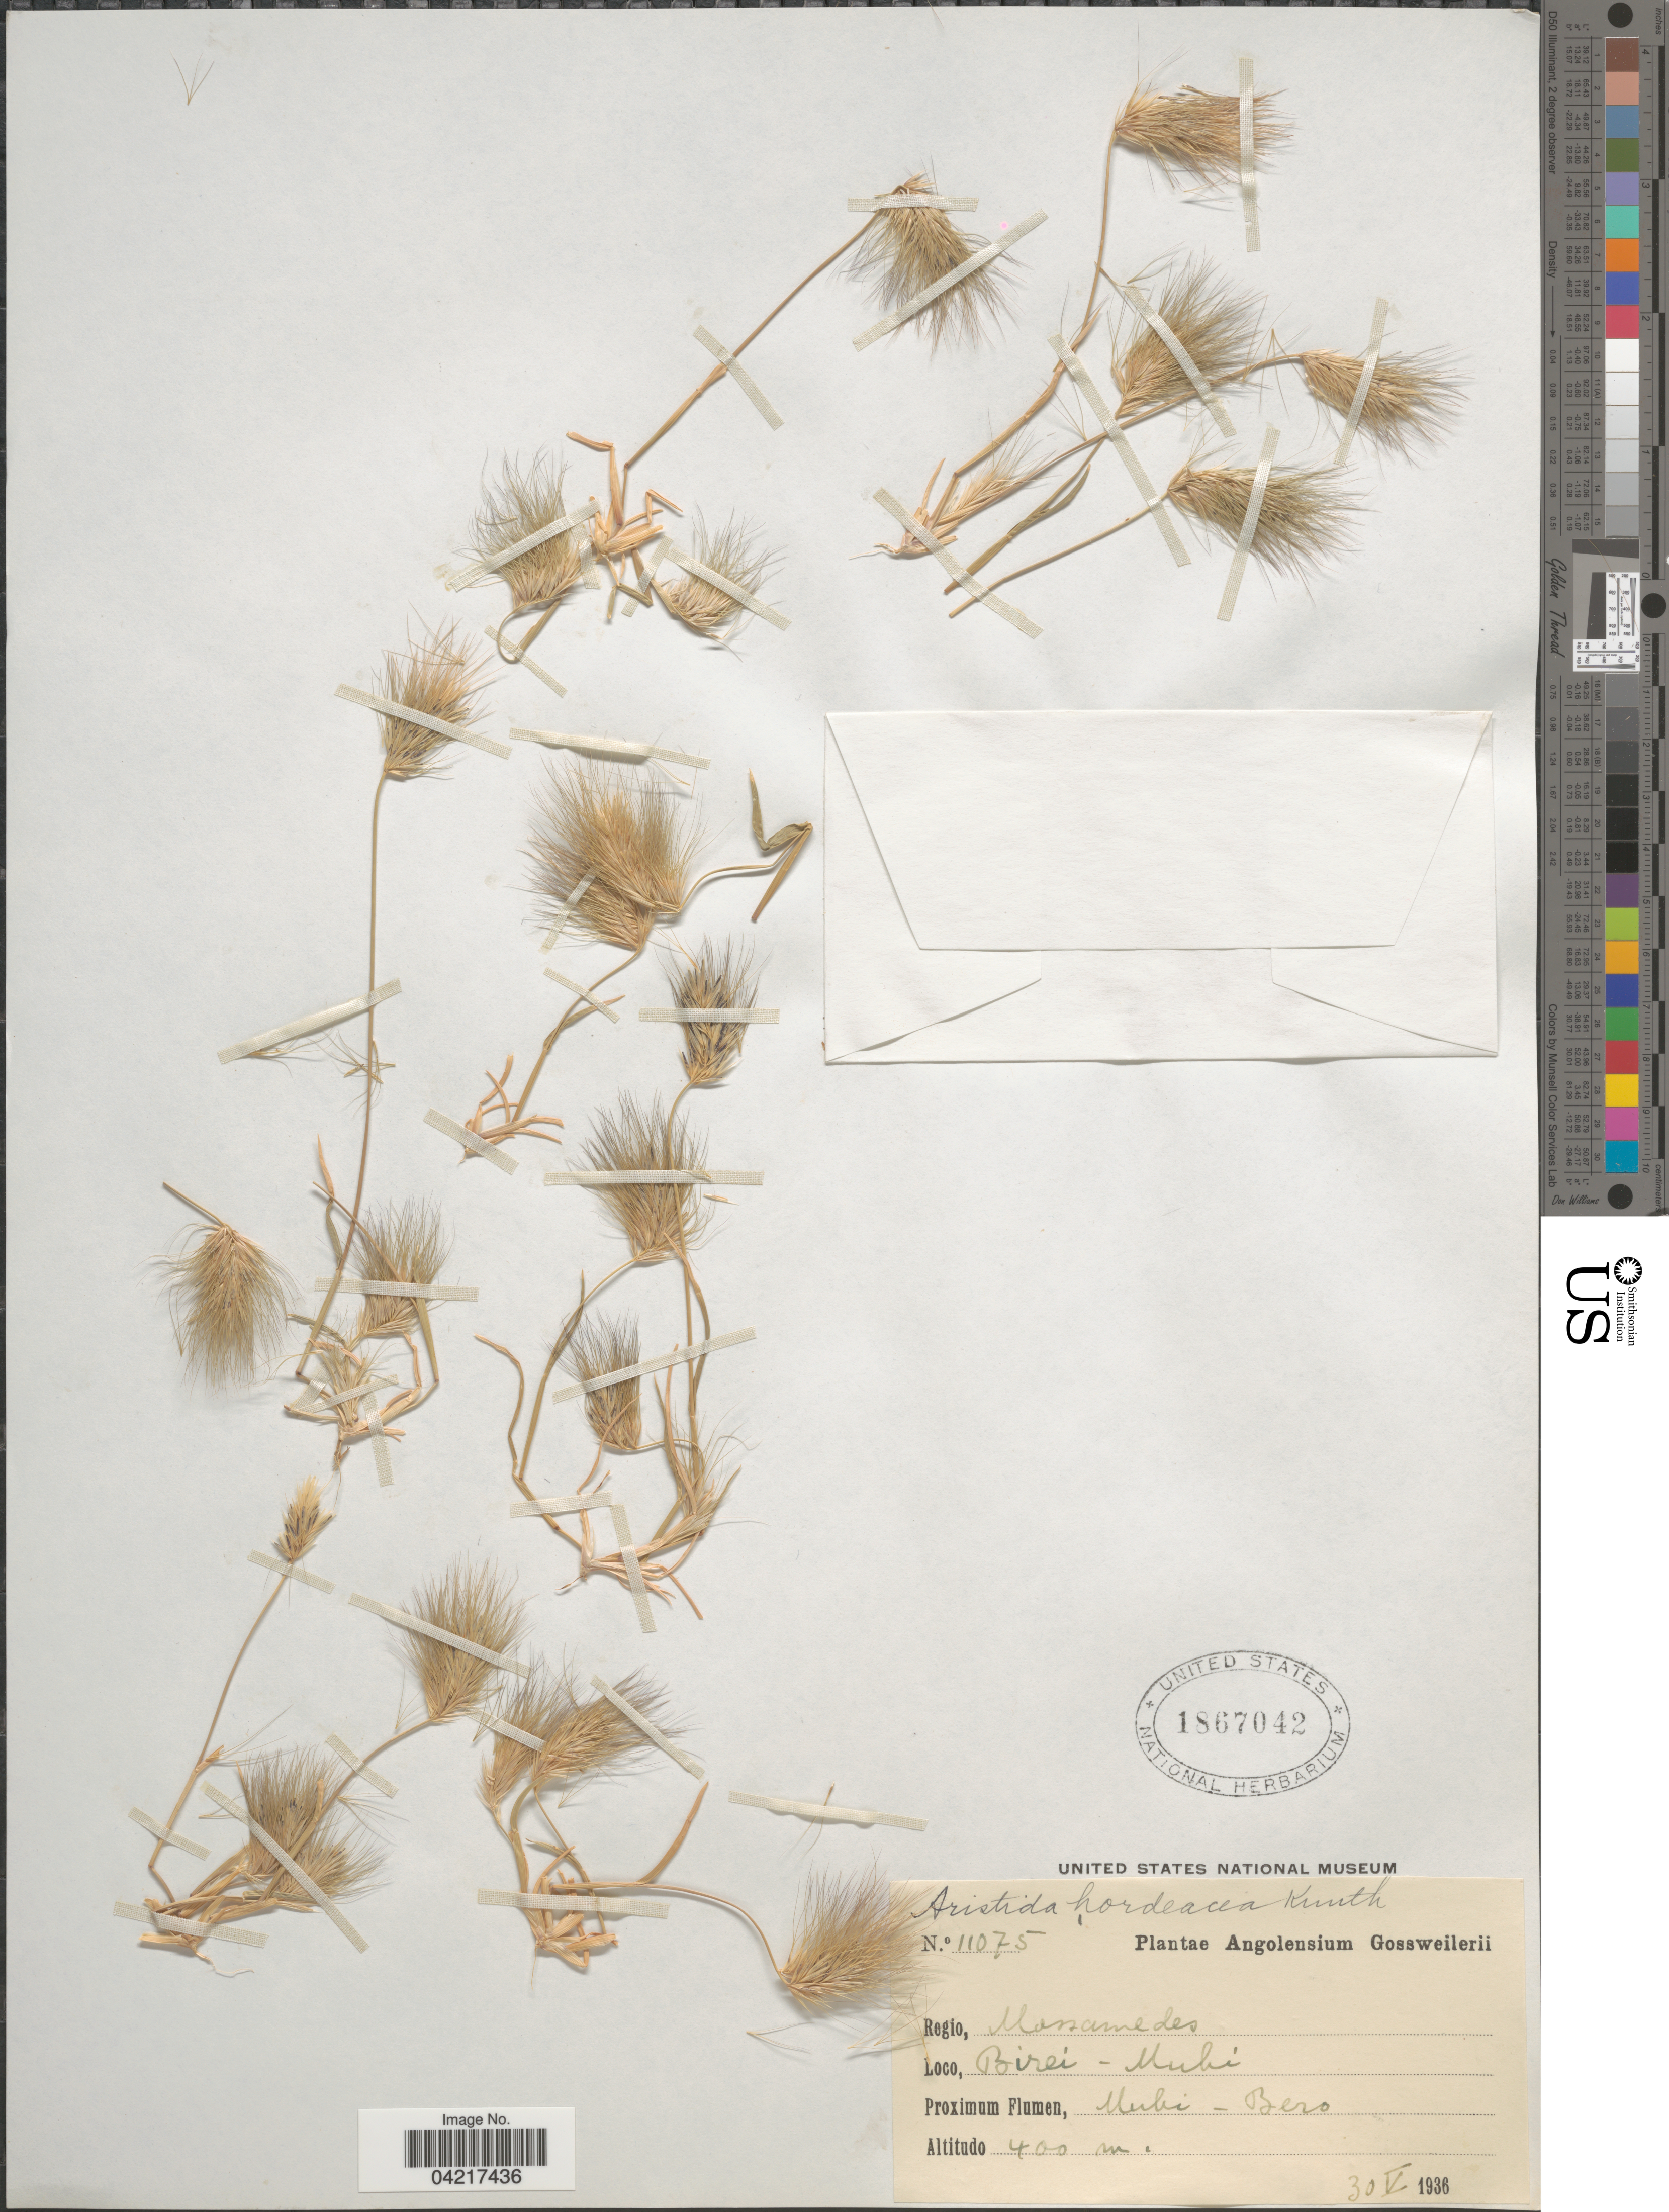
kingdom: Plantae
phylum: Tracheophyta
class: Liliopsida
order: Poales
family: Poaceae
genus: Aristida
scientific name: Aristida hordeacea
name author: Kunth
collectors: Gossweiler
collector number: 11075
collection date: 1936-05-30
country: Angola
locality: Regio, Mossamedes. Proximum Flumen, Birei - Muhi.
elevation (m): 400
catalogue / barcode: US 1867042